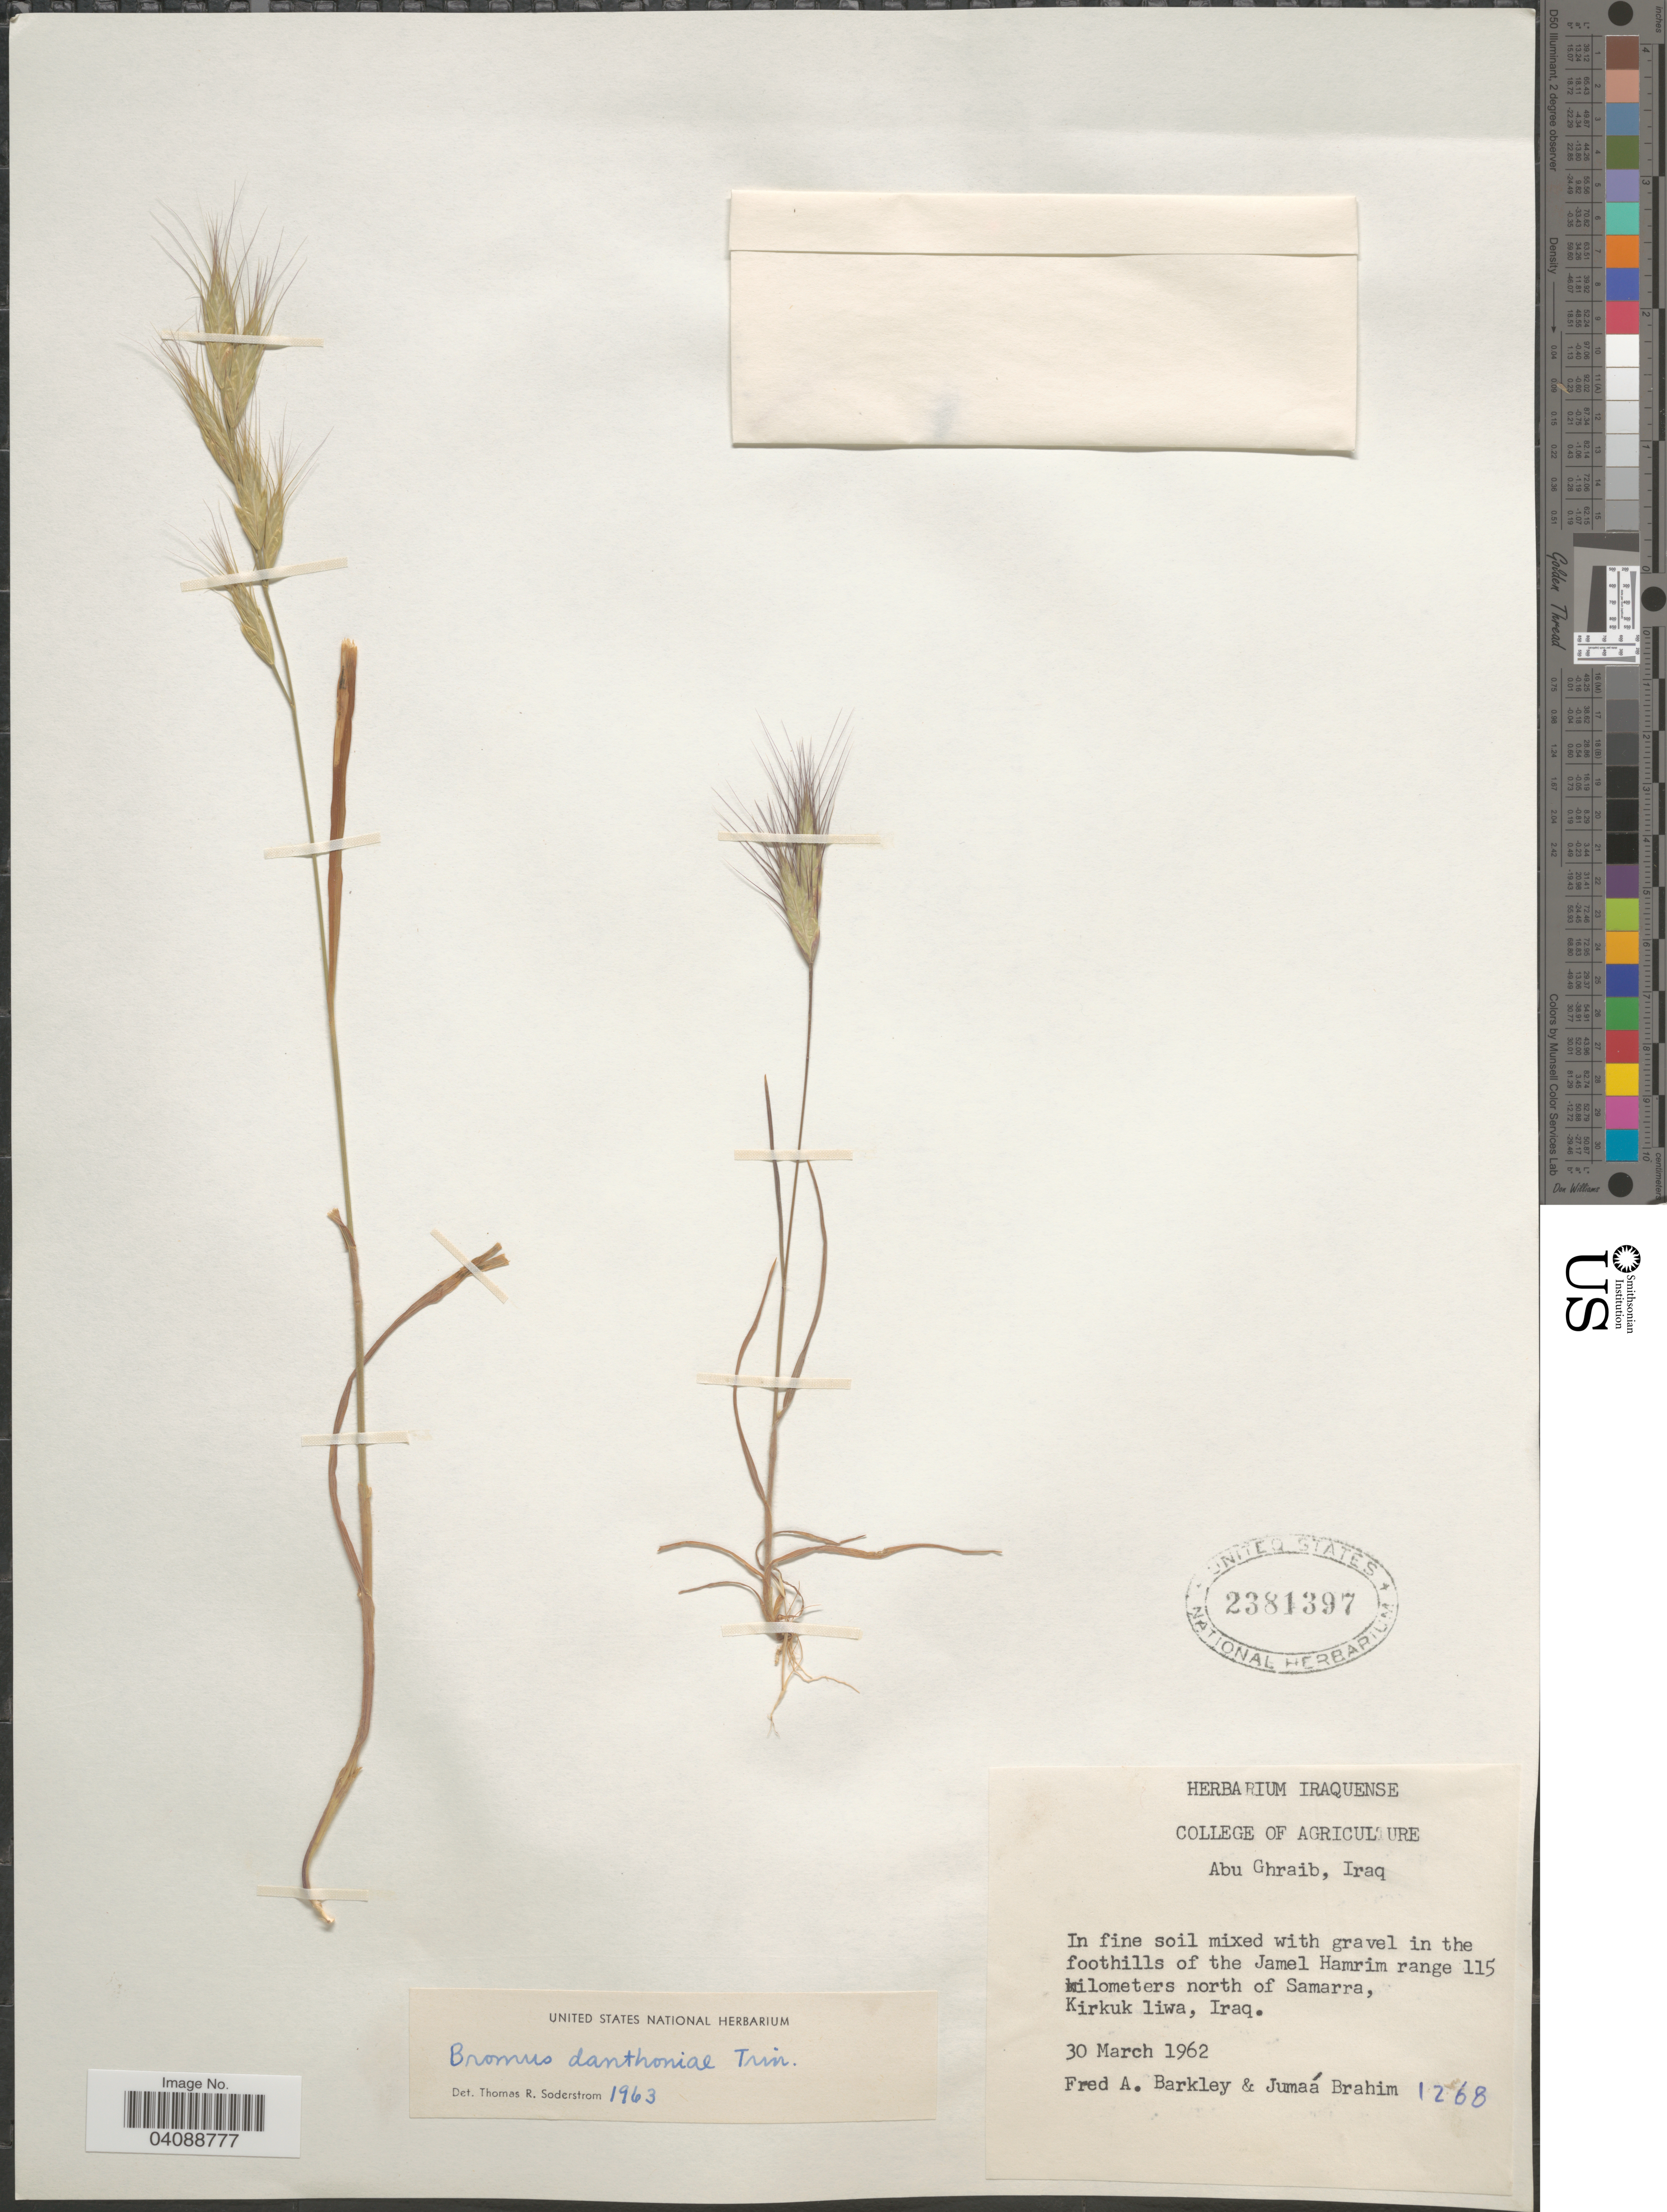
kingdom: Plantae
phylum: Tracheophyta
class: Liliopsida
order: Poales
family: Poaceae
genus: Bromus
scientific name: Bromus danthoniae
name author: Trin. ex C.A. Mey.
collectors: F. A. Barkley & Brahim M., J.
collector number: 1268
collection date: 1962-03-30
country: Iraq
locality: Abu Ghraib. In fine soil mixed with gravel in the foothills of the Hamel Hamrim range 115 kilometers north of Samarra, Kirkuk liwa.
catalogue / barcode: US 2381397